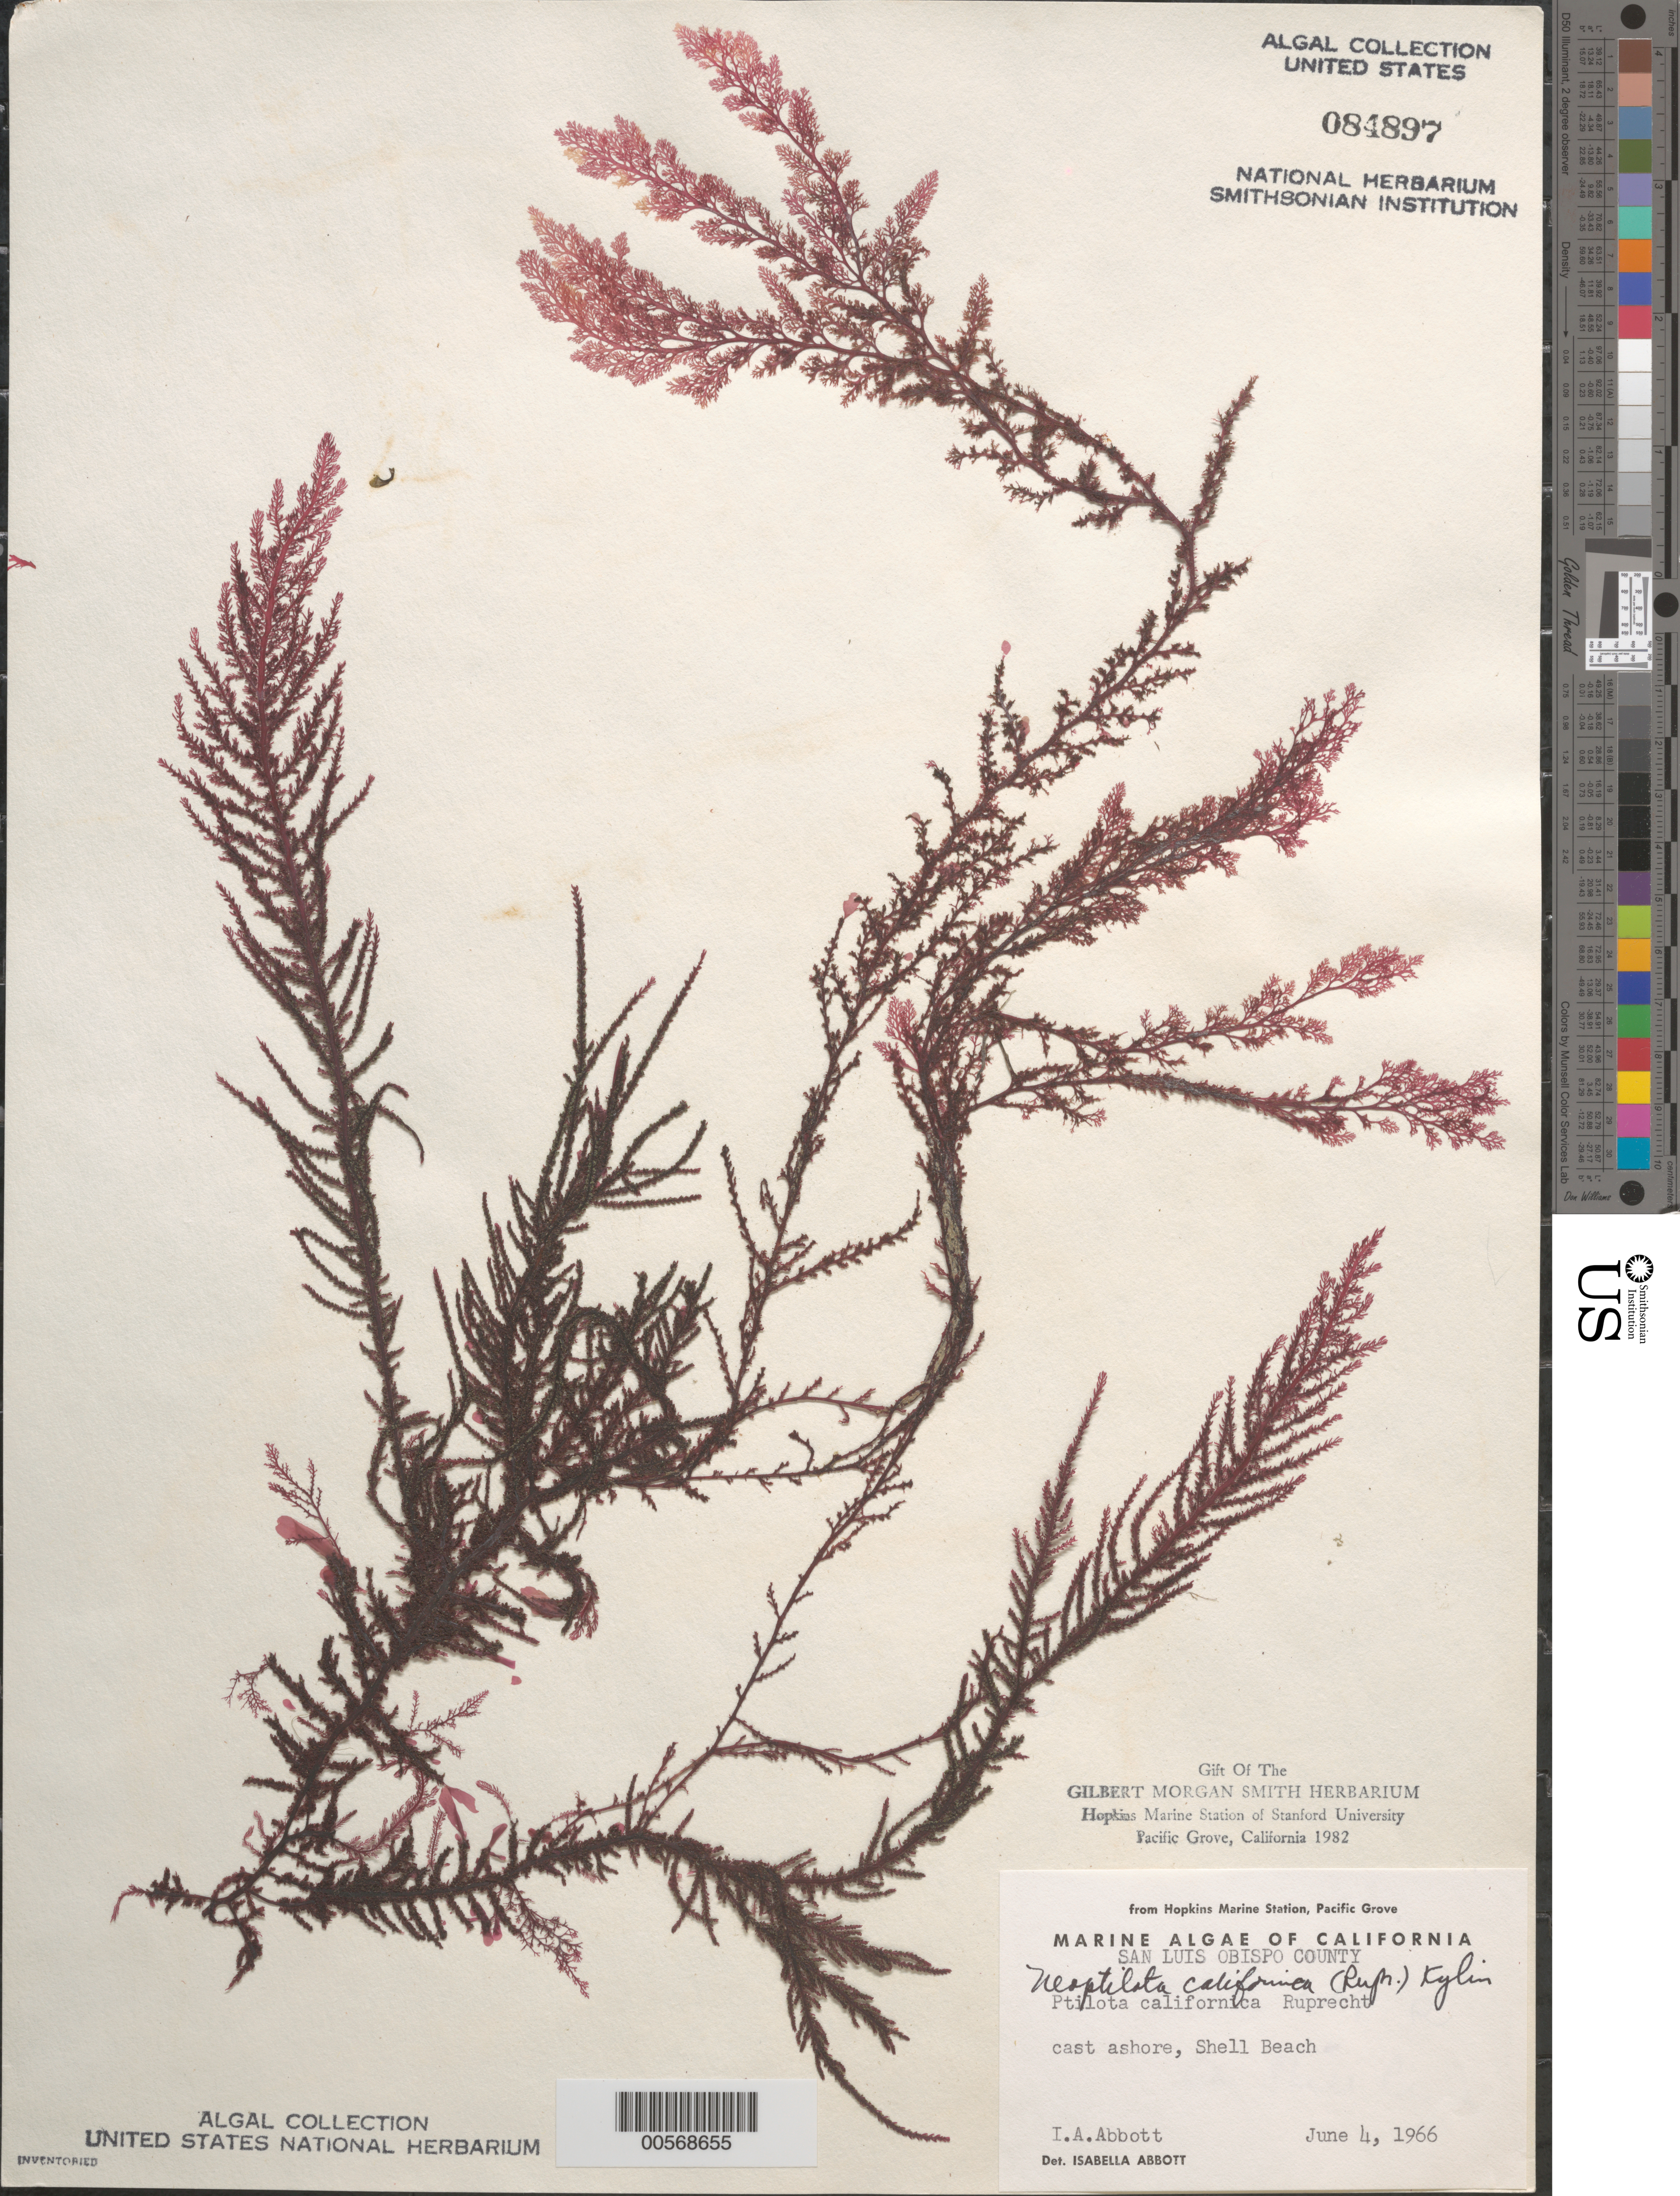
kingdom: Plantae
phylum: Rhodophyta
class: Florideophyceae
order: Ceramiales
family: Wrangeliaceae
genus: Ptilota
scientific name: Ptilota densa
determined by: Algae name updating Project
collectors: I. A. Abbott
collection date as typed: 04 Jun 1966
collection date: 1966-06-04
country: United States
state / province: California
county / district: San Luis Obispo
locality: Shell Beach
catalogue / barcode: US 84897